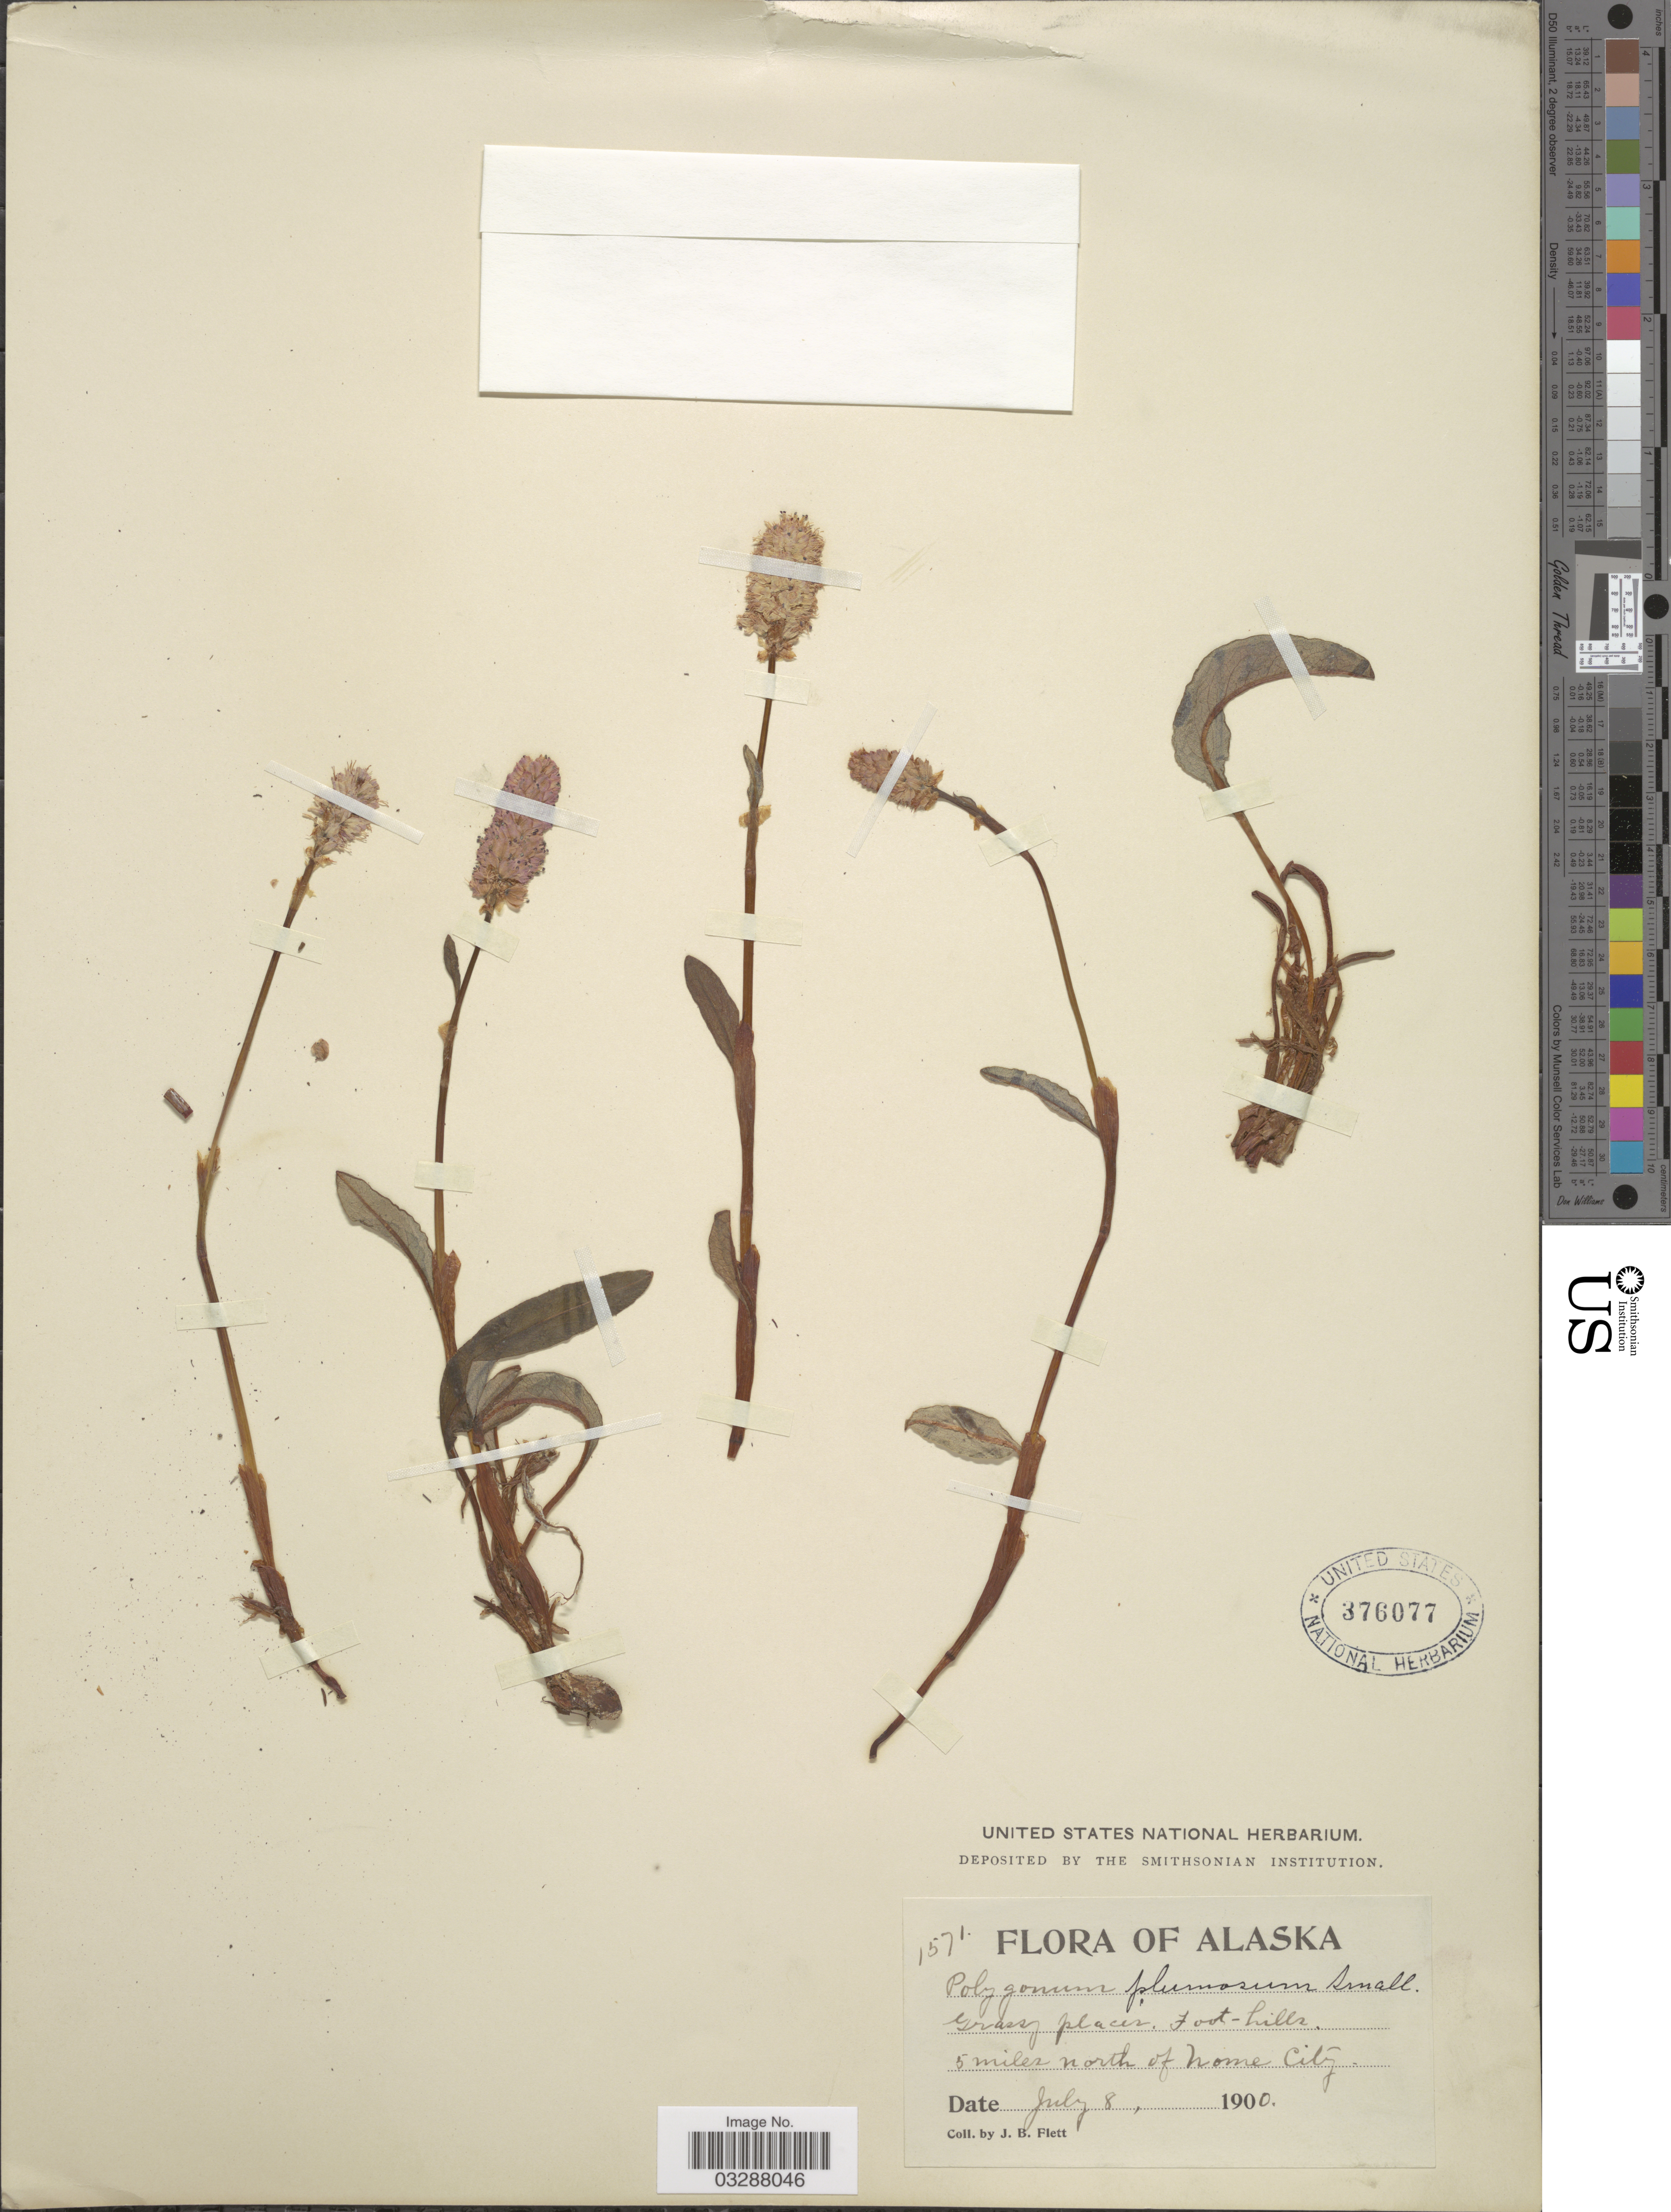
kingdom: Plantae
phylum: Tracheophyta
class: Magnoliopsida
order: Caryophyllales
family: Polygonaceae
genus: Bistorta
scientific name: Bistorta plumosa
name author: (Small) Greene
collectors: J. Flett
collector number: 1571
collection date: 1900-07-08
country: United States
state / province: Alaska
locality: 5 miles north of Nome City.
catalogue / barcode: US 376077